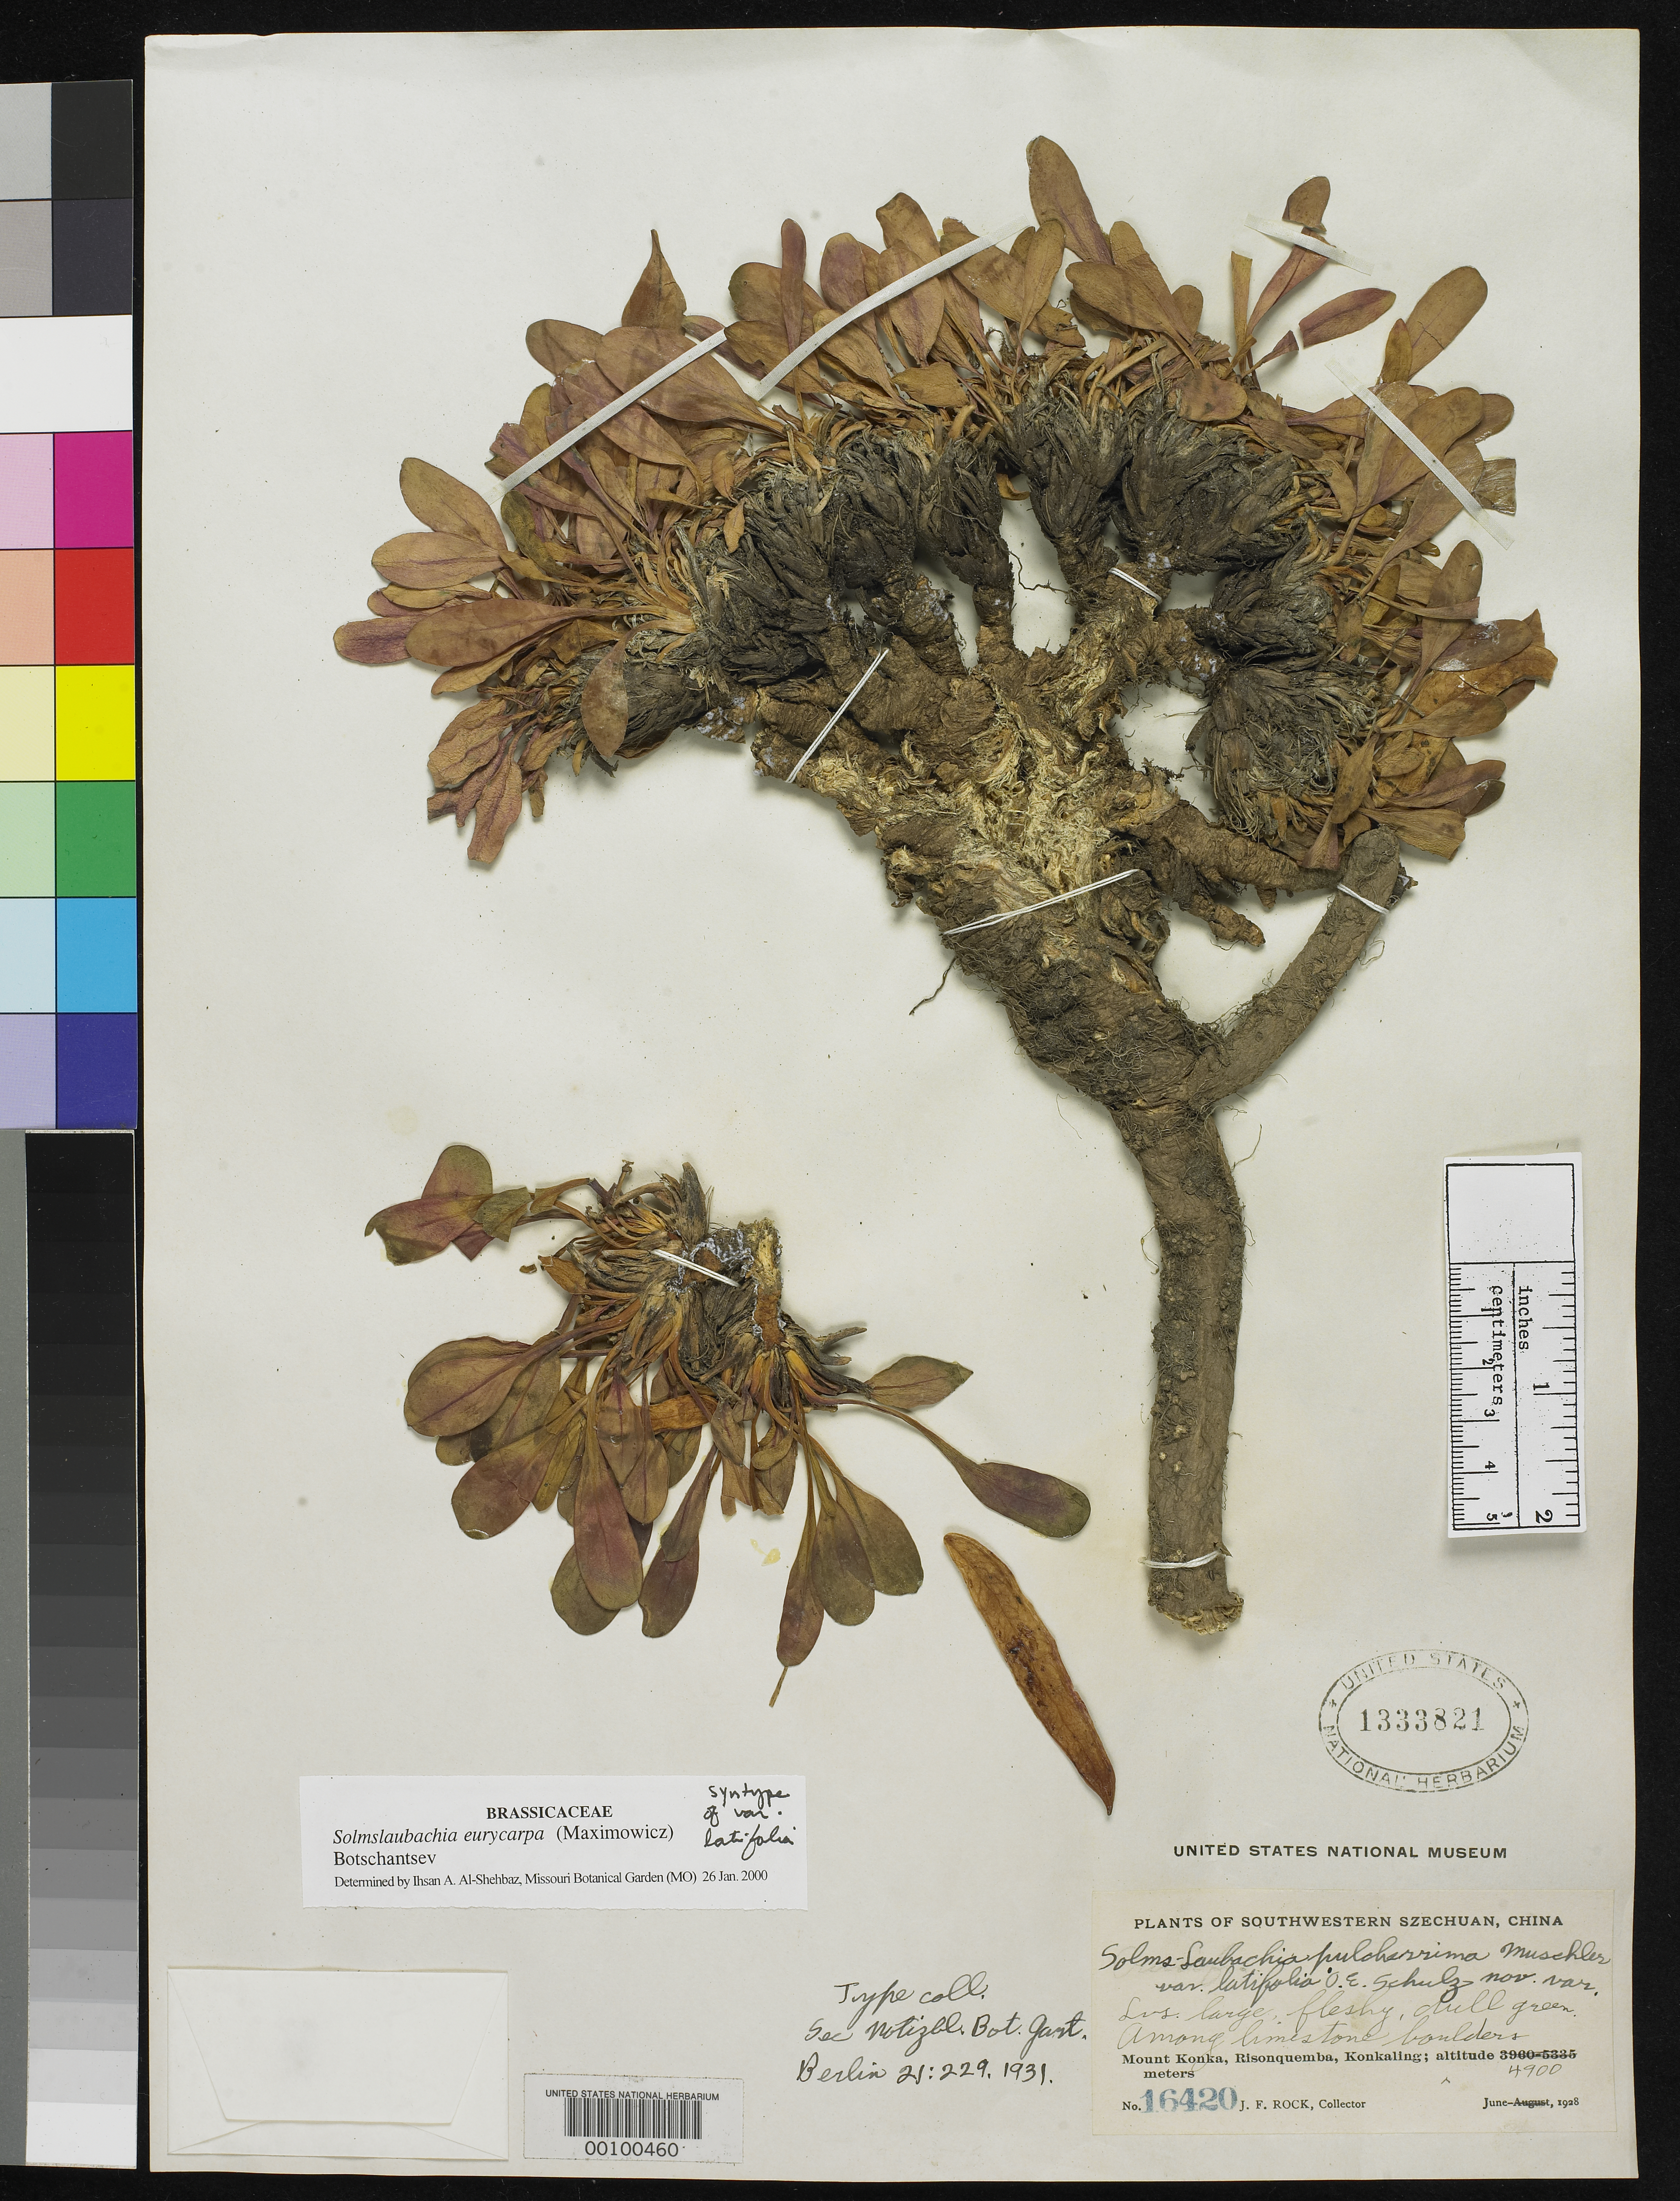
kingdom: Plantae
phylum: Tracheophyta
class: Magnoliopsida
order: Brassicales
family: Brassicaceae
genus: Solms-Laubachia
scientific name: Solms-laubachia pulcherrima var. latifolia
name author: O.E. Schulz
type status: Syntype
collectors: J. F. Rock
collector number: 16420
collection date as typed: Jun 1928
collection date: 1928-06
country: China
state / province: Sichuan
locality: Mt. Konka, Risonquemba, Konkaling.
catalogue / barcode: US 1333821